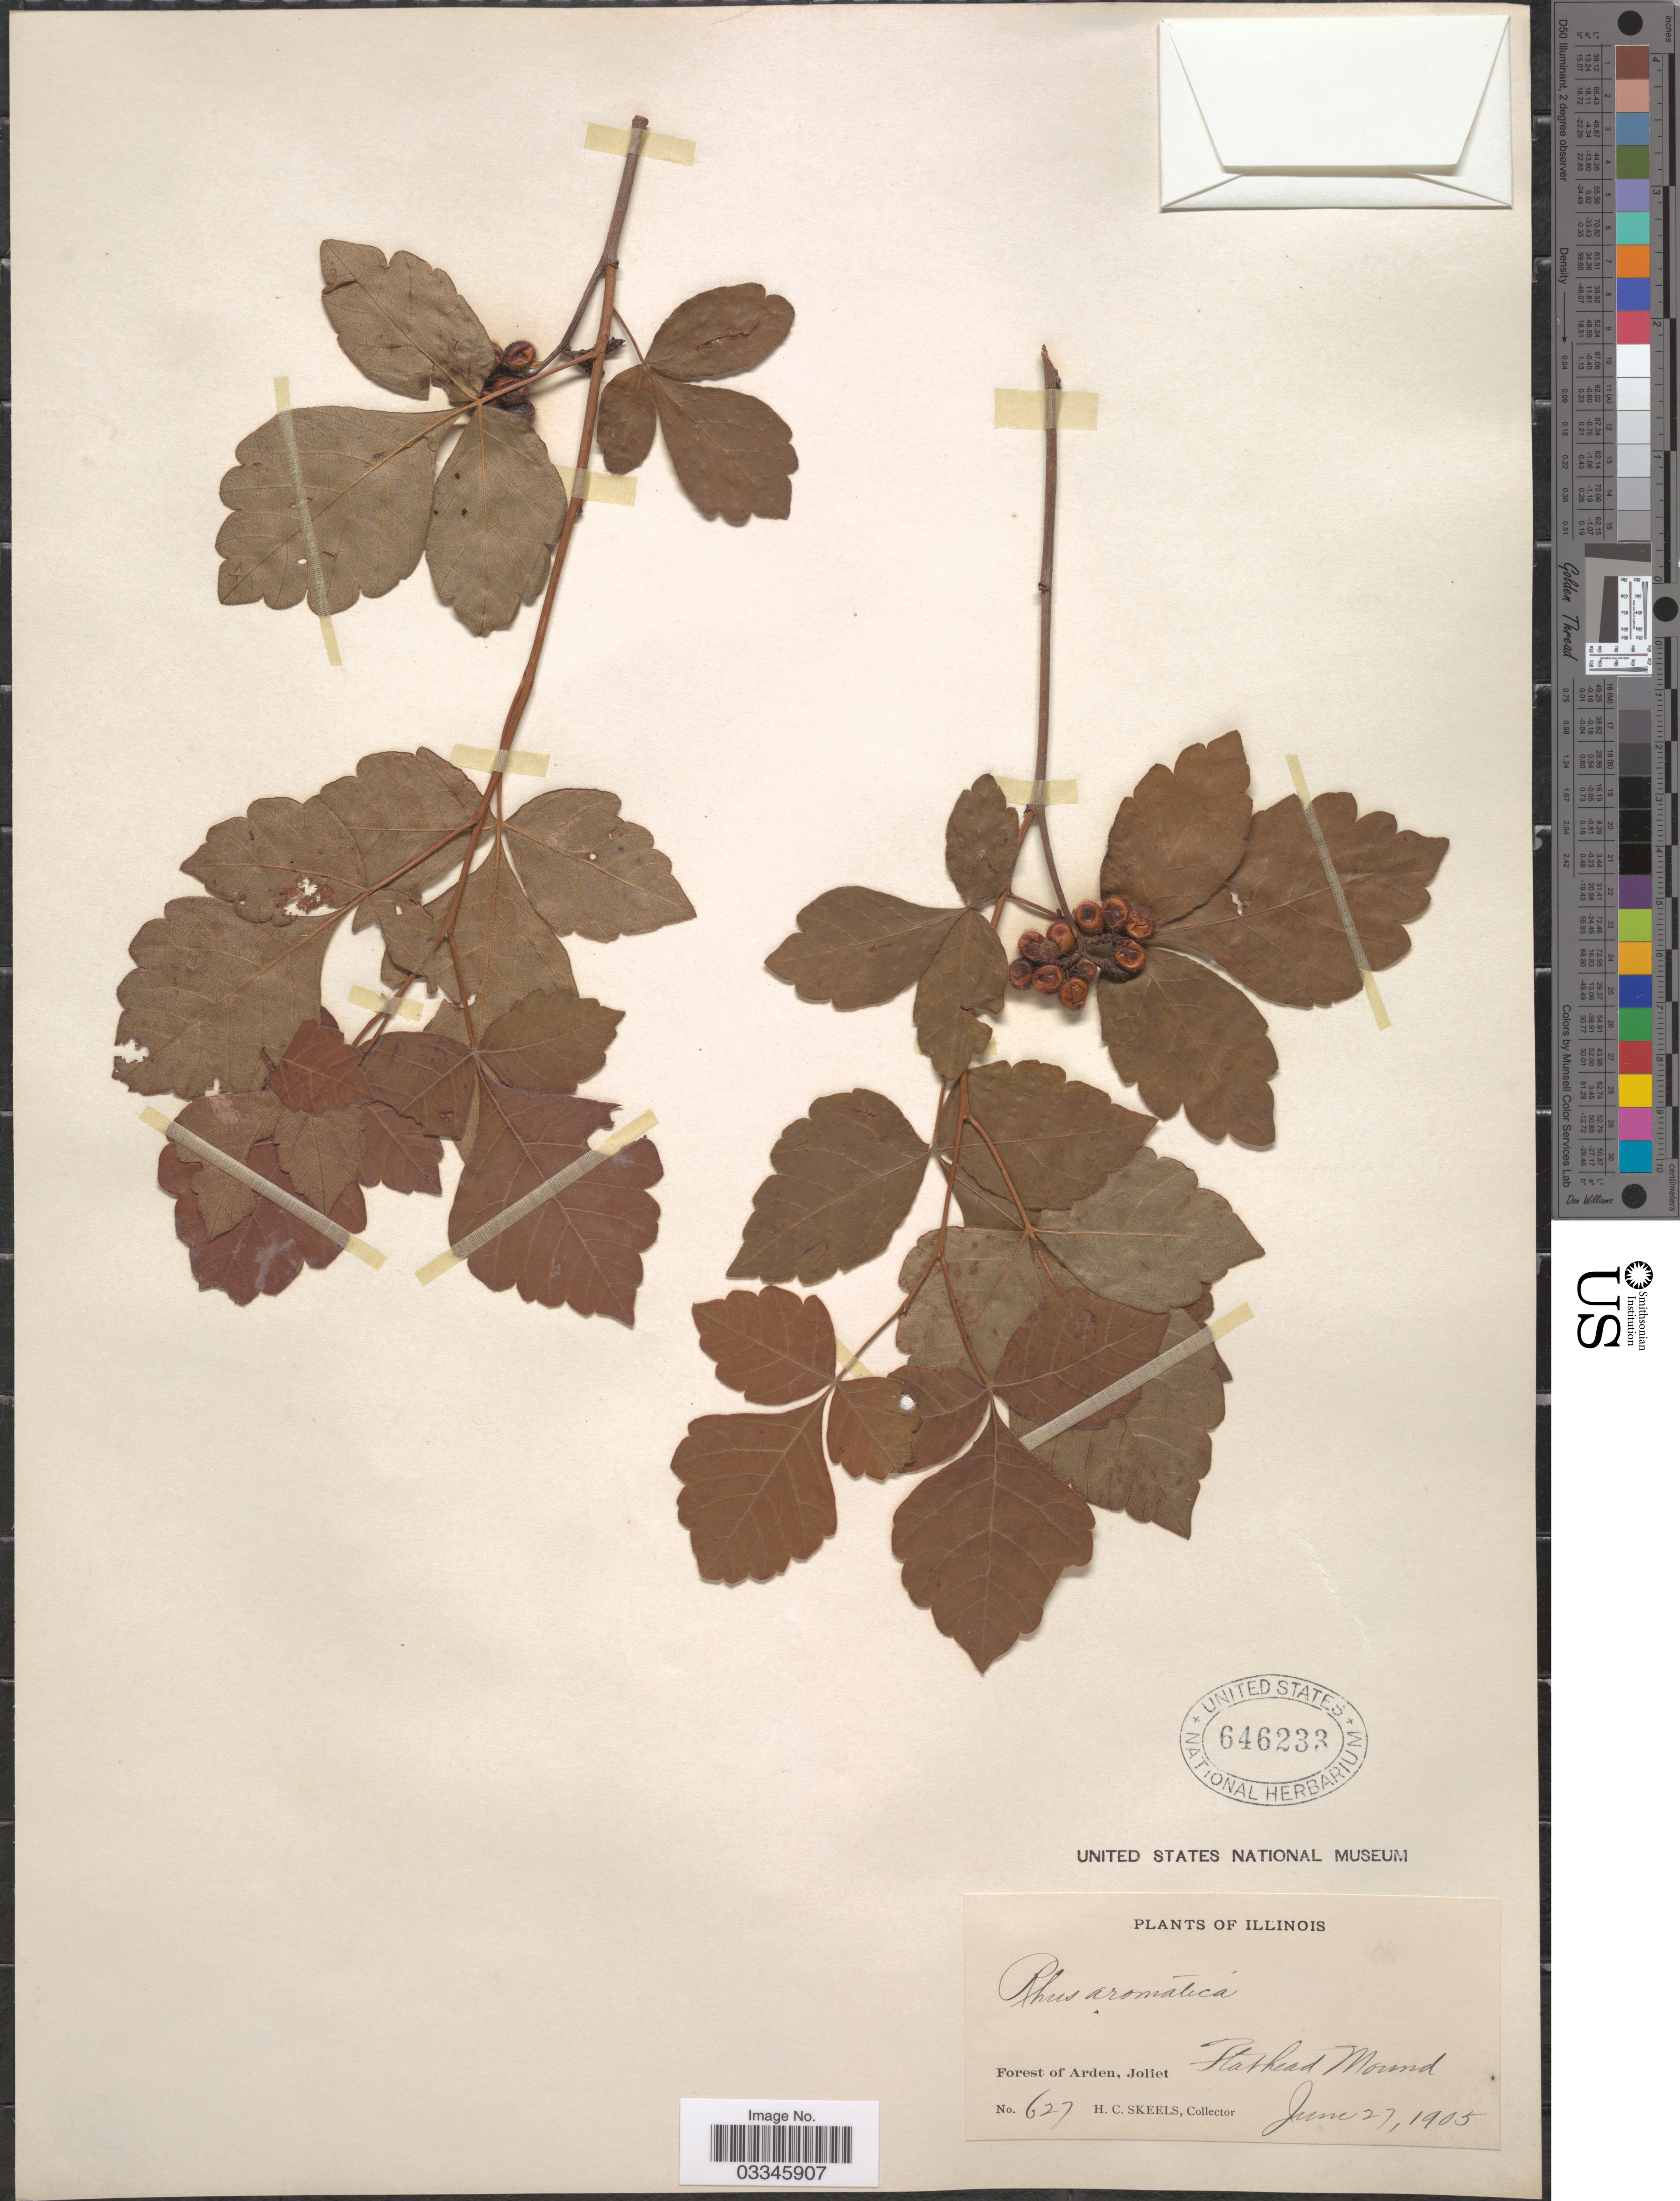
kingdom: Plantae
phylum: Tracheophyta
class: Magnoliopsida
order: Sapindales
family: Anacardiaceae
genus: Rhus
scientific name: Rhus crenata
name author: Thunb.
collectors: H. Skeels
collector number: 627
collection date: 1905-06-27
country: United States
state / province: Illinois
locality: Forest of Arden, Joliet. Flathead Mound.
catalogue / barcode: US 646233